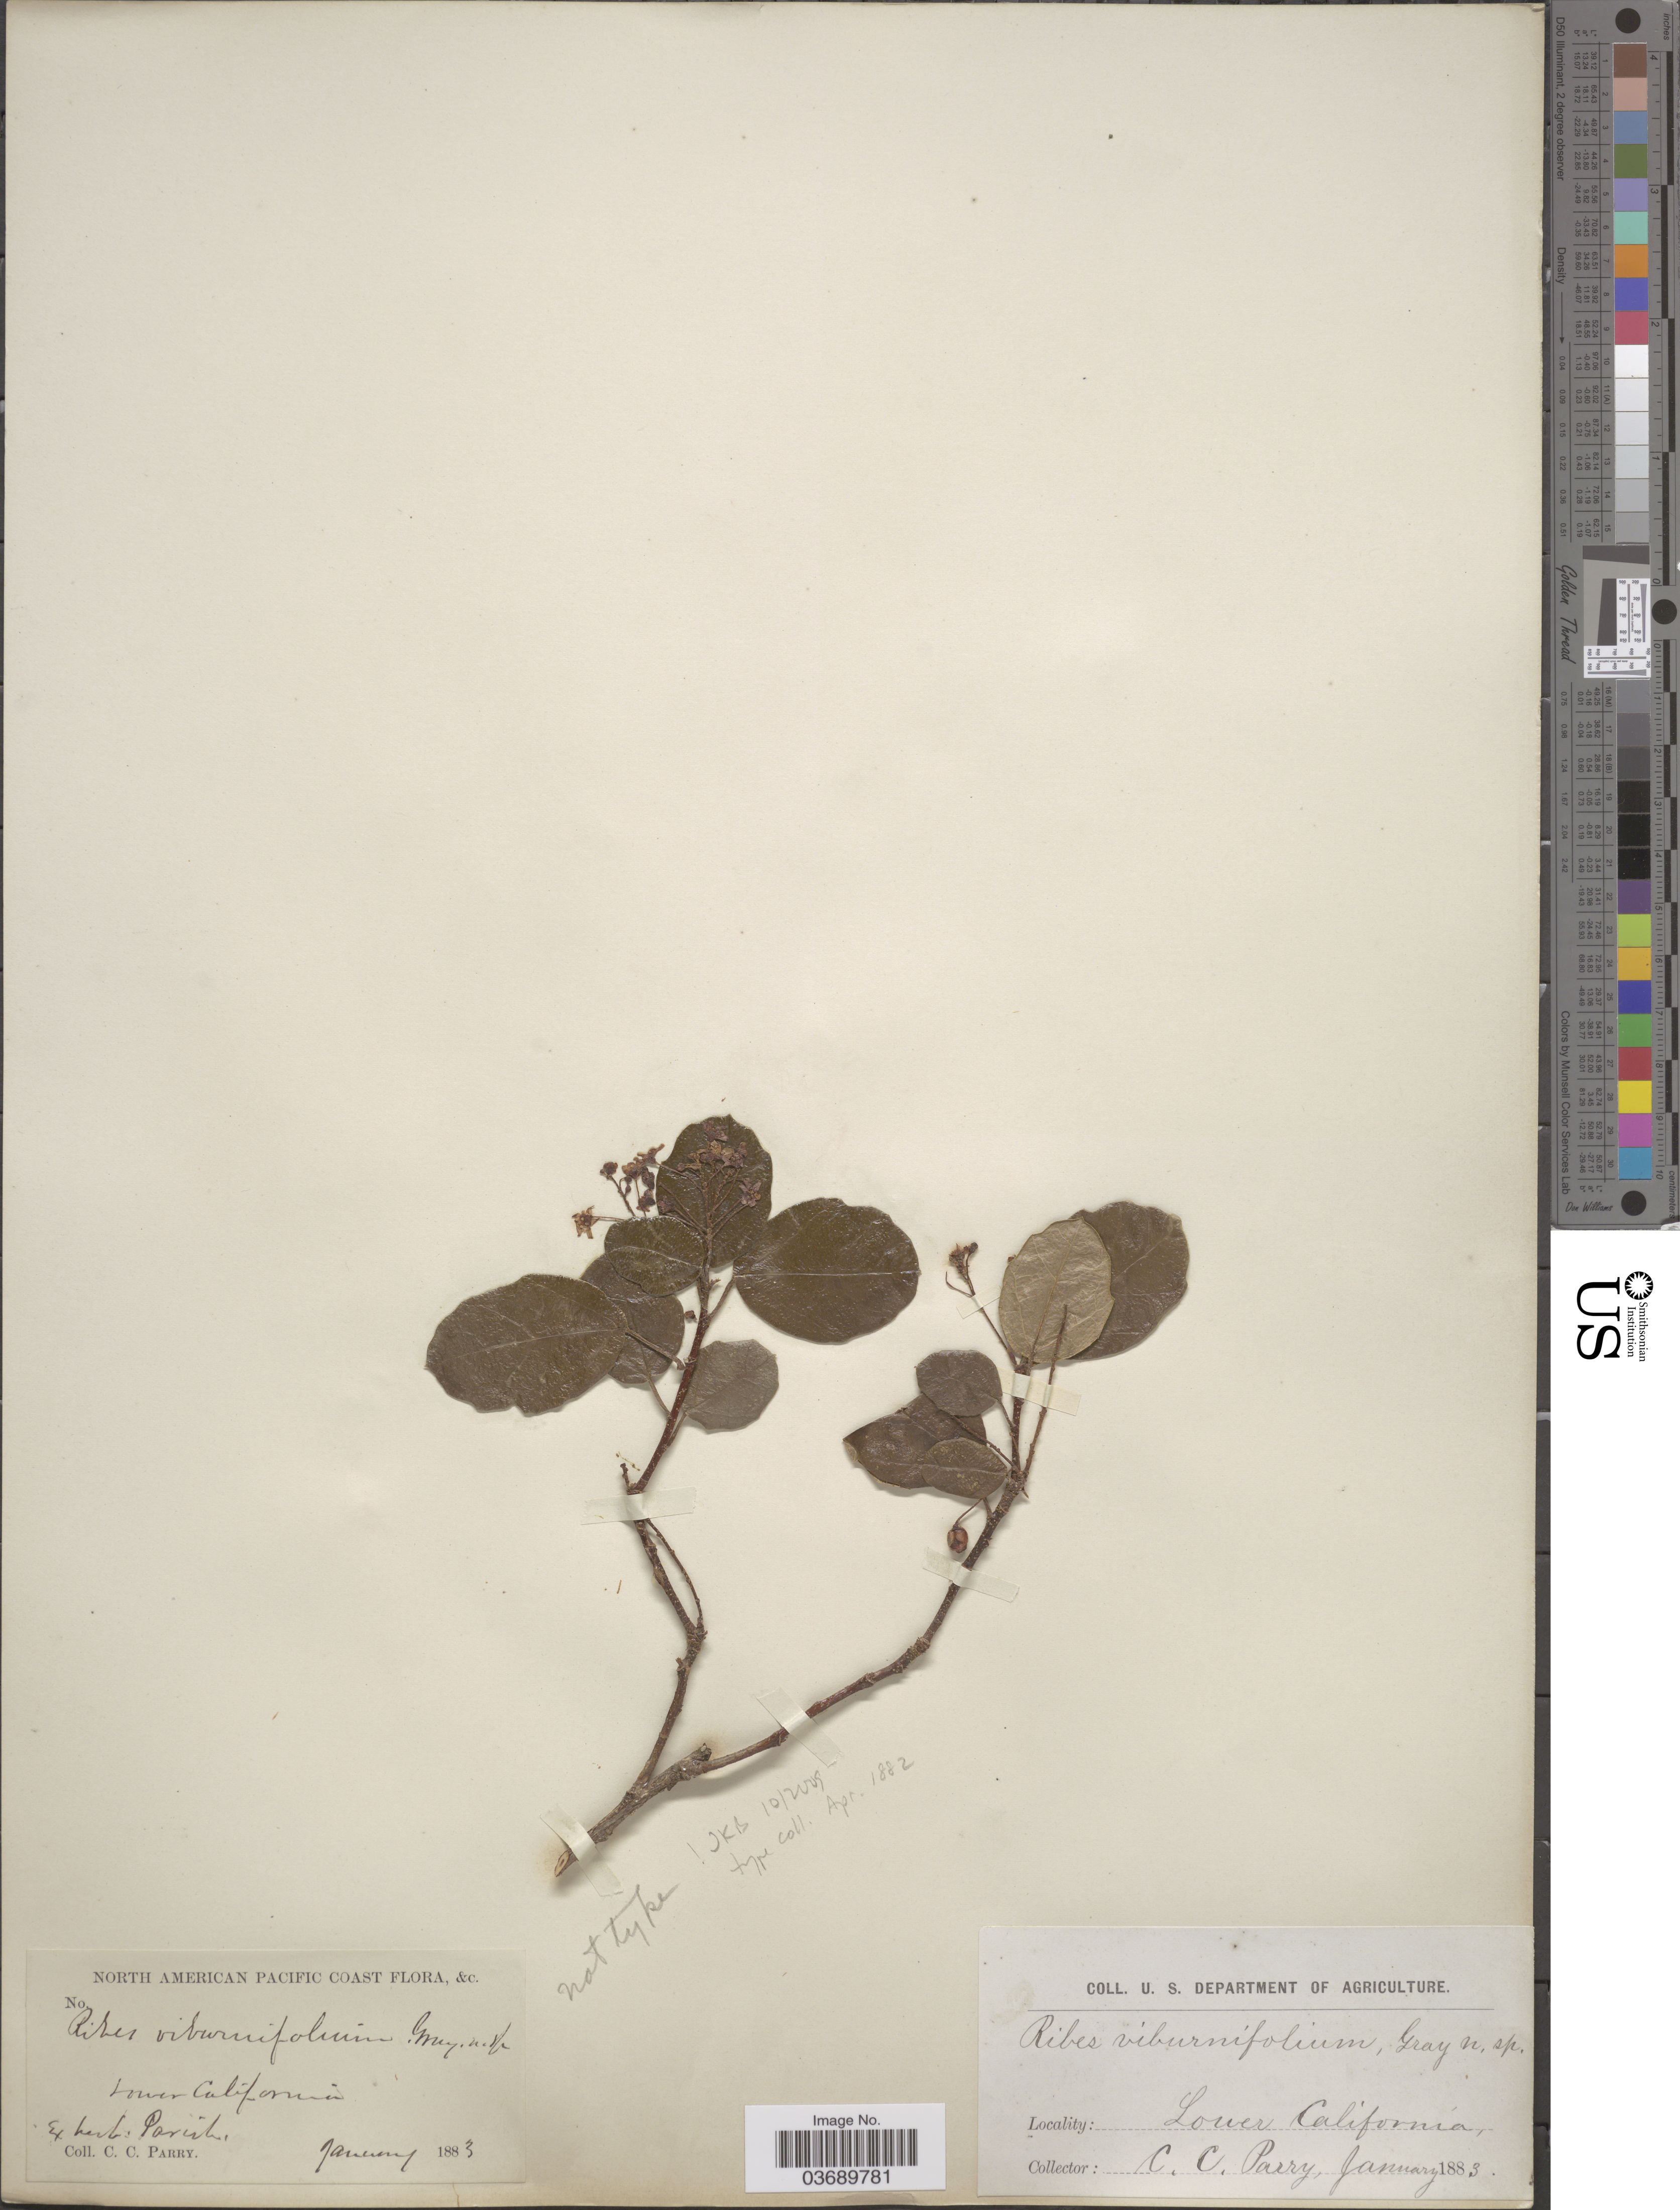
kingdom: Plantae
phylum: Tracheophyta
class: Magnoliopsida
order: Saxifragales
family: Grossulariaceae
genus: Ribes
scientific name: Ribes viburnifolium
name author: A. Gray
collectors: C. C. Parry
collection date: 1883-01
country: Mexico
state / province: Baja California Norte / Baja California Sur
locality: Pacific Coast. Lower California.